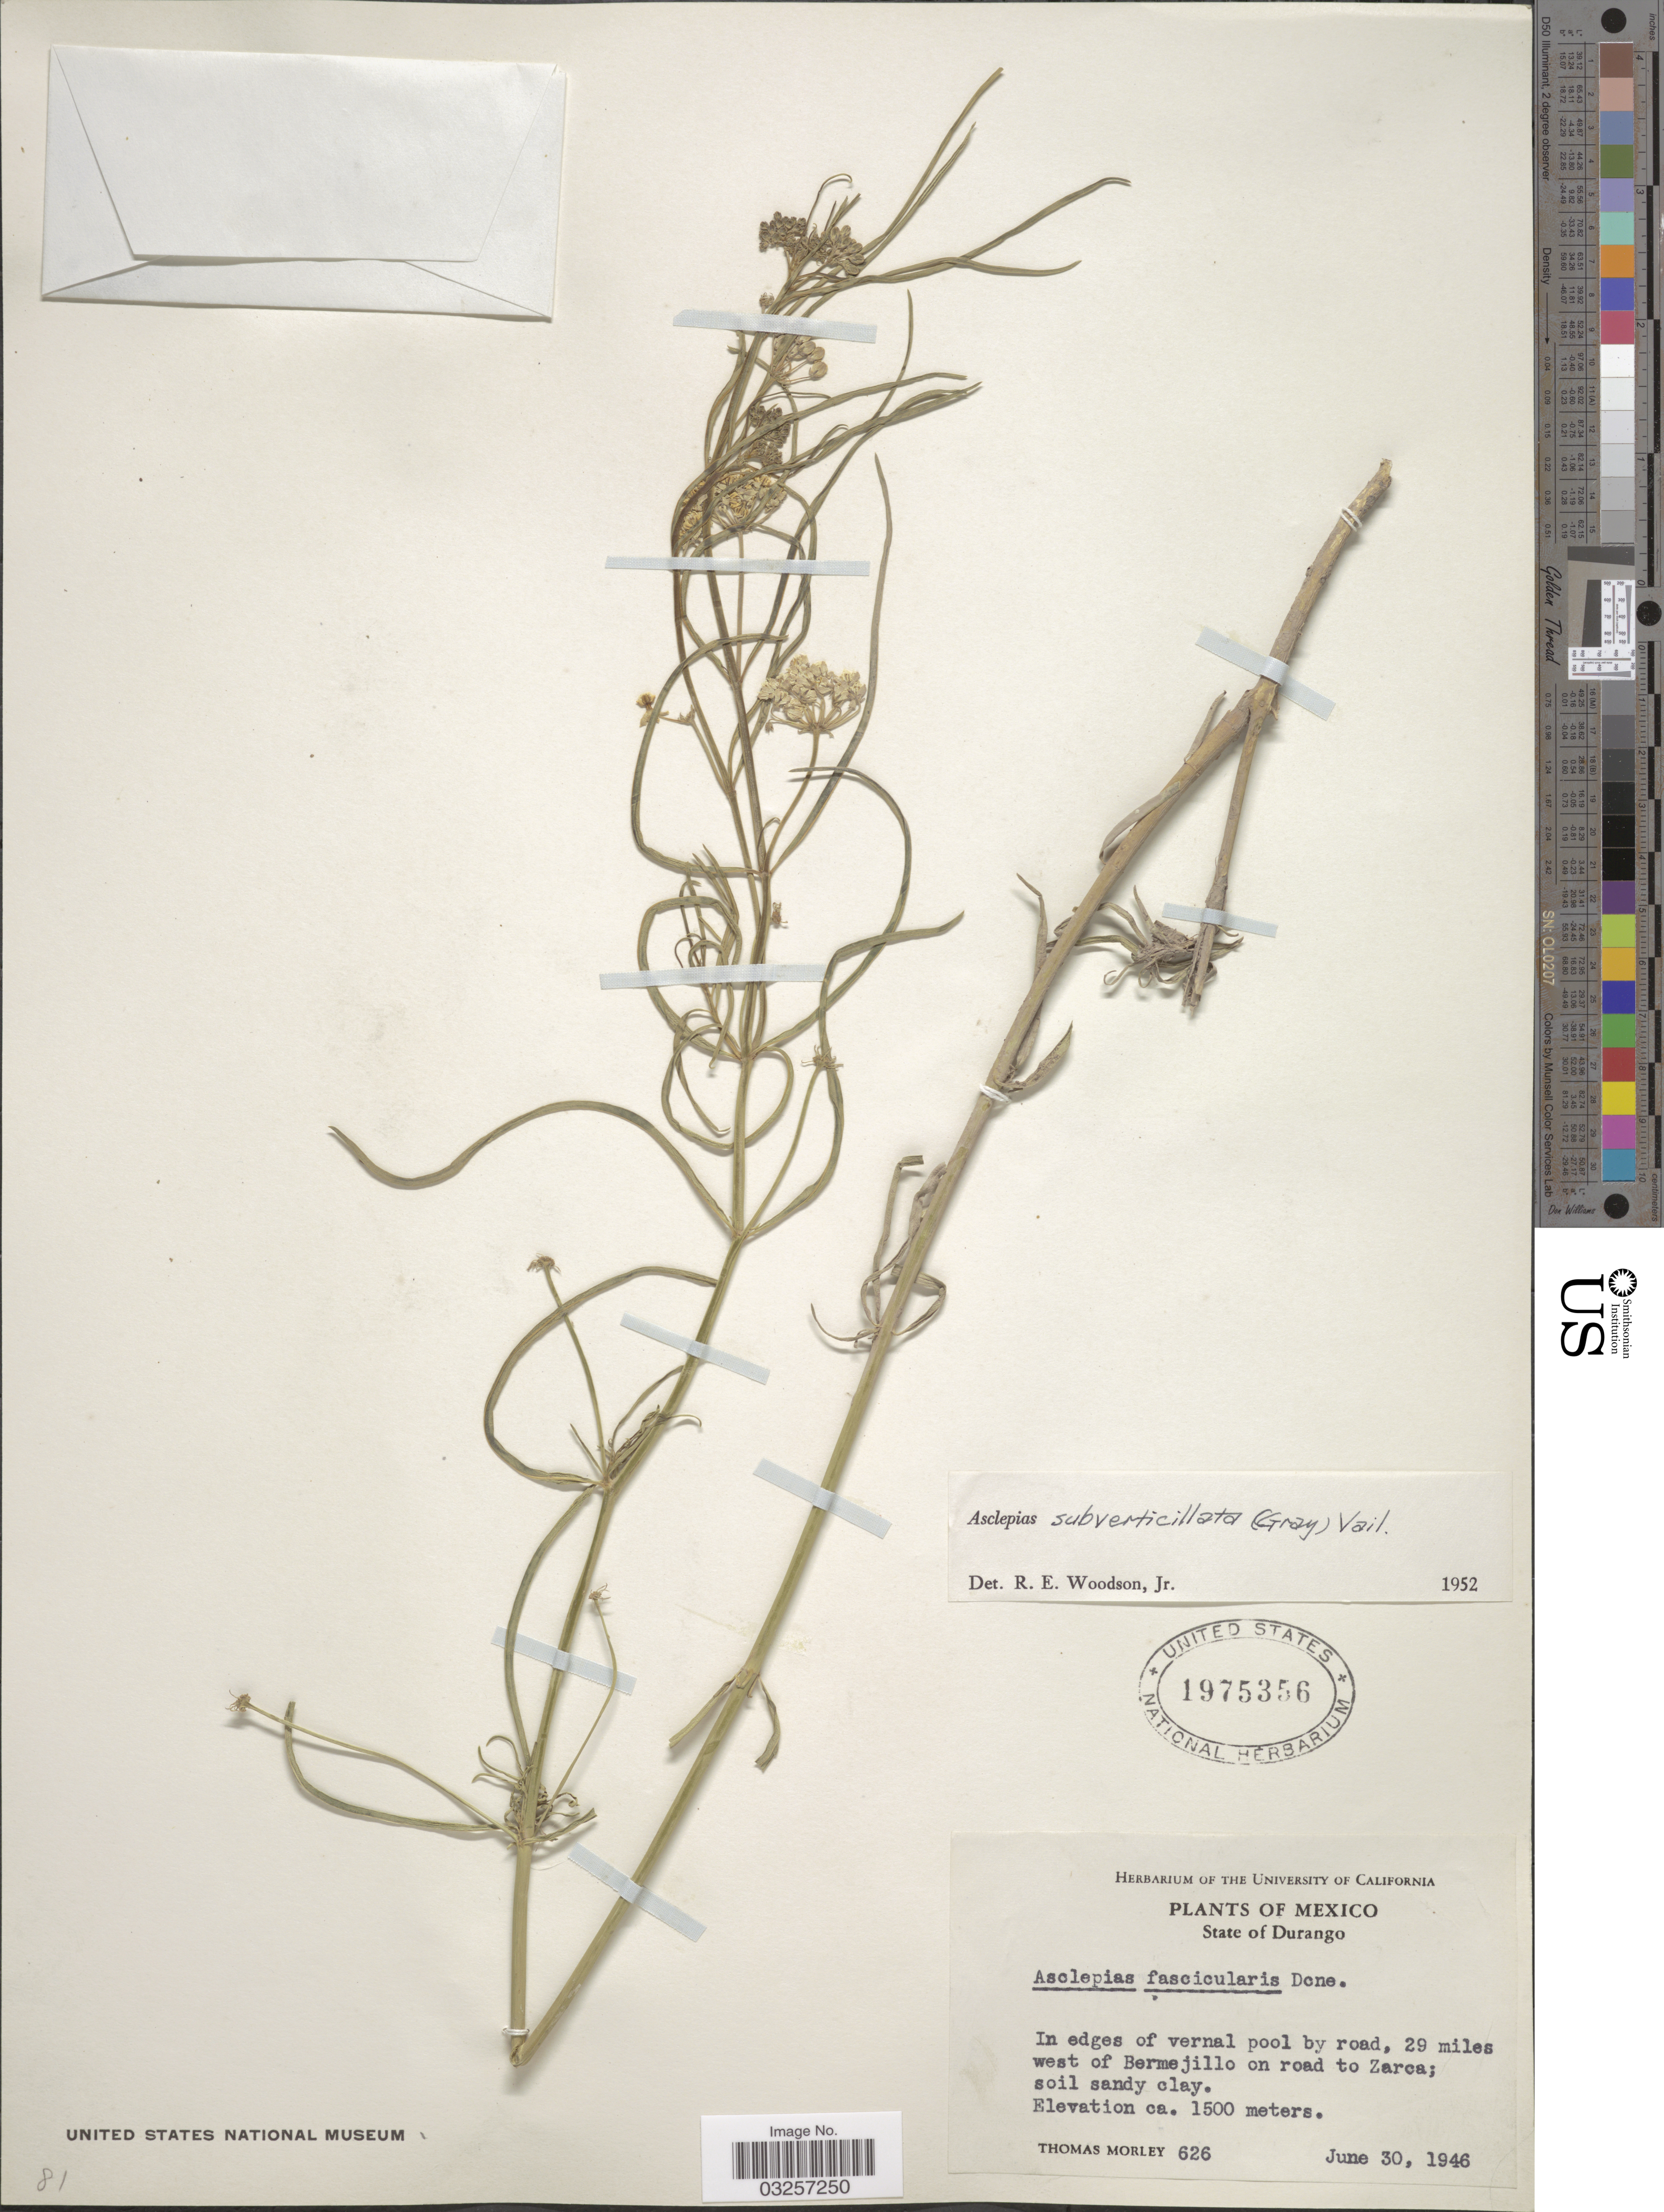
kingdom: Plantae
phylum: Tracheophyta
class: Magnoliopsida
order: Gentianales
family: Apocynaceae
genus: Asclepias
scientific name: Asclepias subverticillata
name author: (A. Gray) Vail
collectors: T. Morley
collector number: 626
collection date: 1946-06-30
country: Mexico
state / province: Durango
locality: In edges of vernal pool by road, 29 miles west of Bermejillo on road to Zarca.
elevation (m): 1500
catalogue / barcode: US 1975356